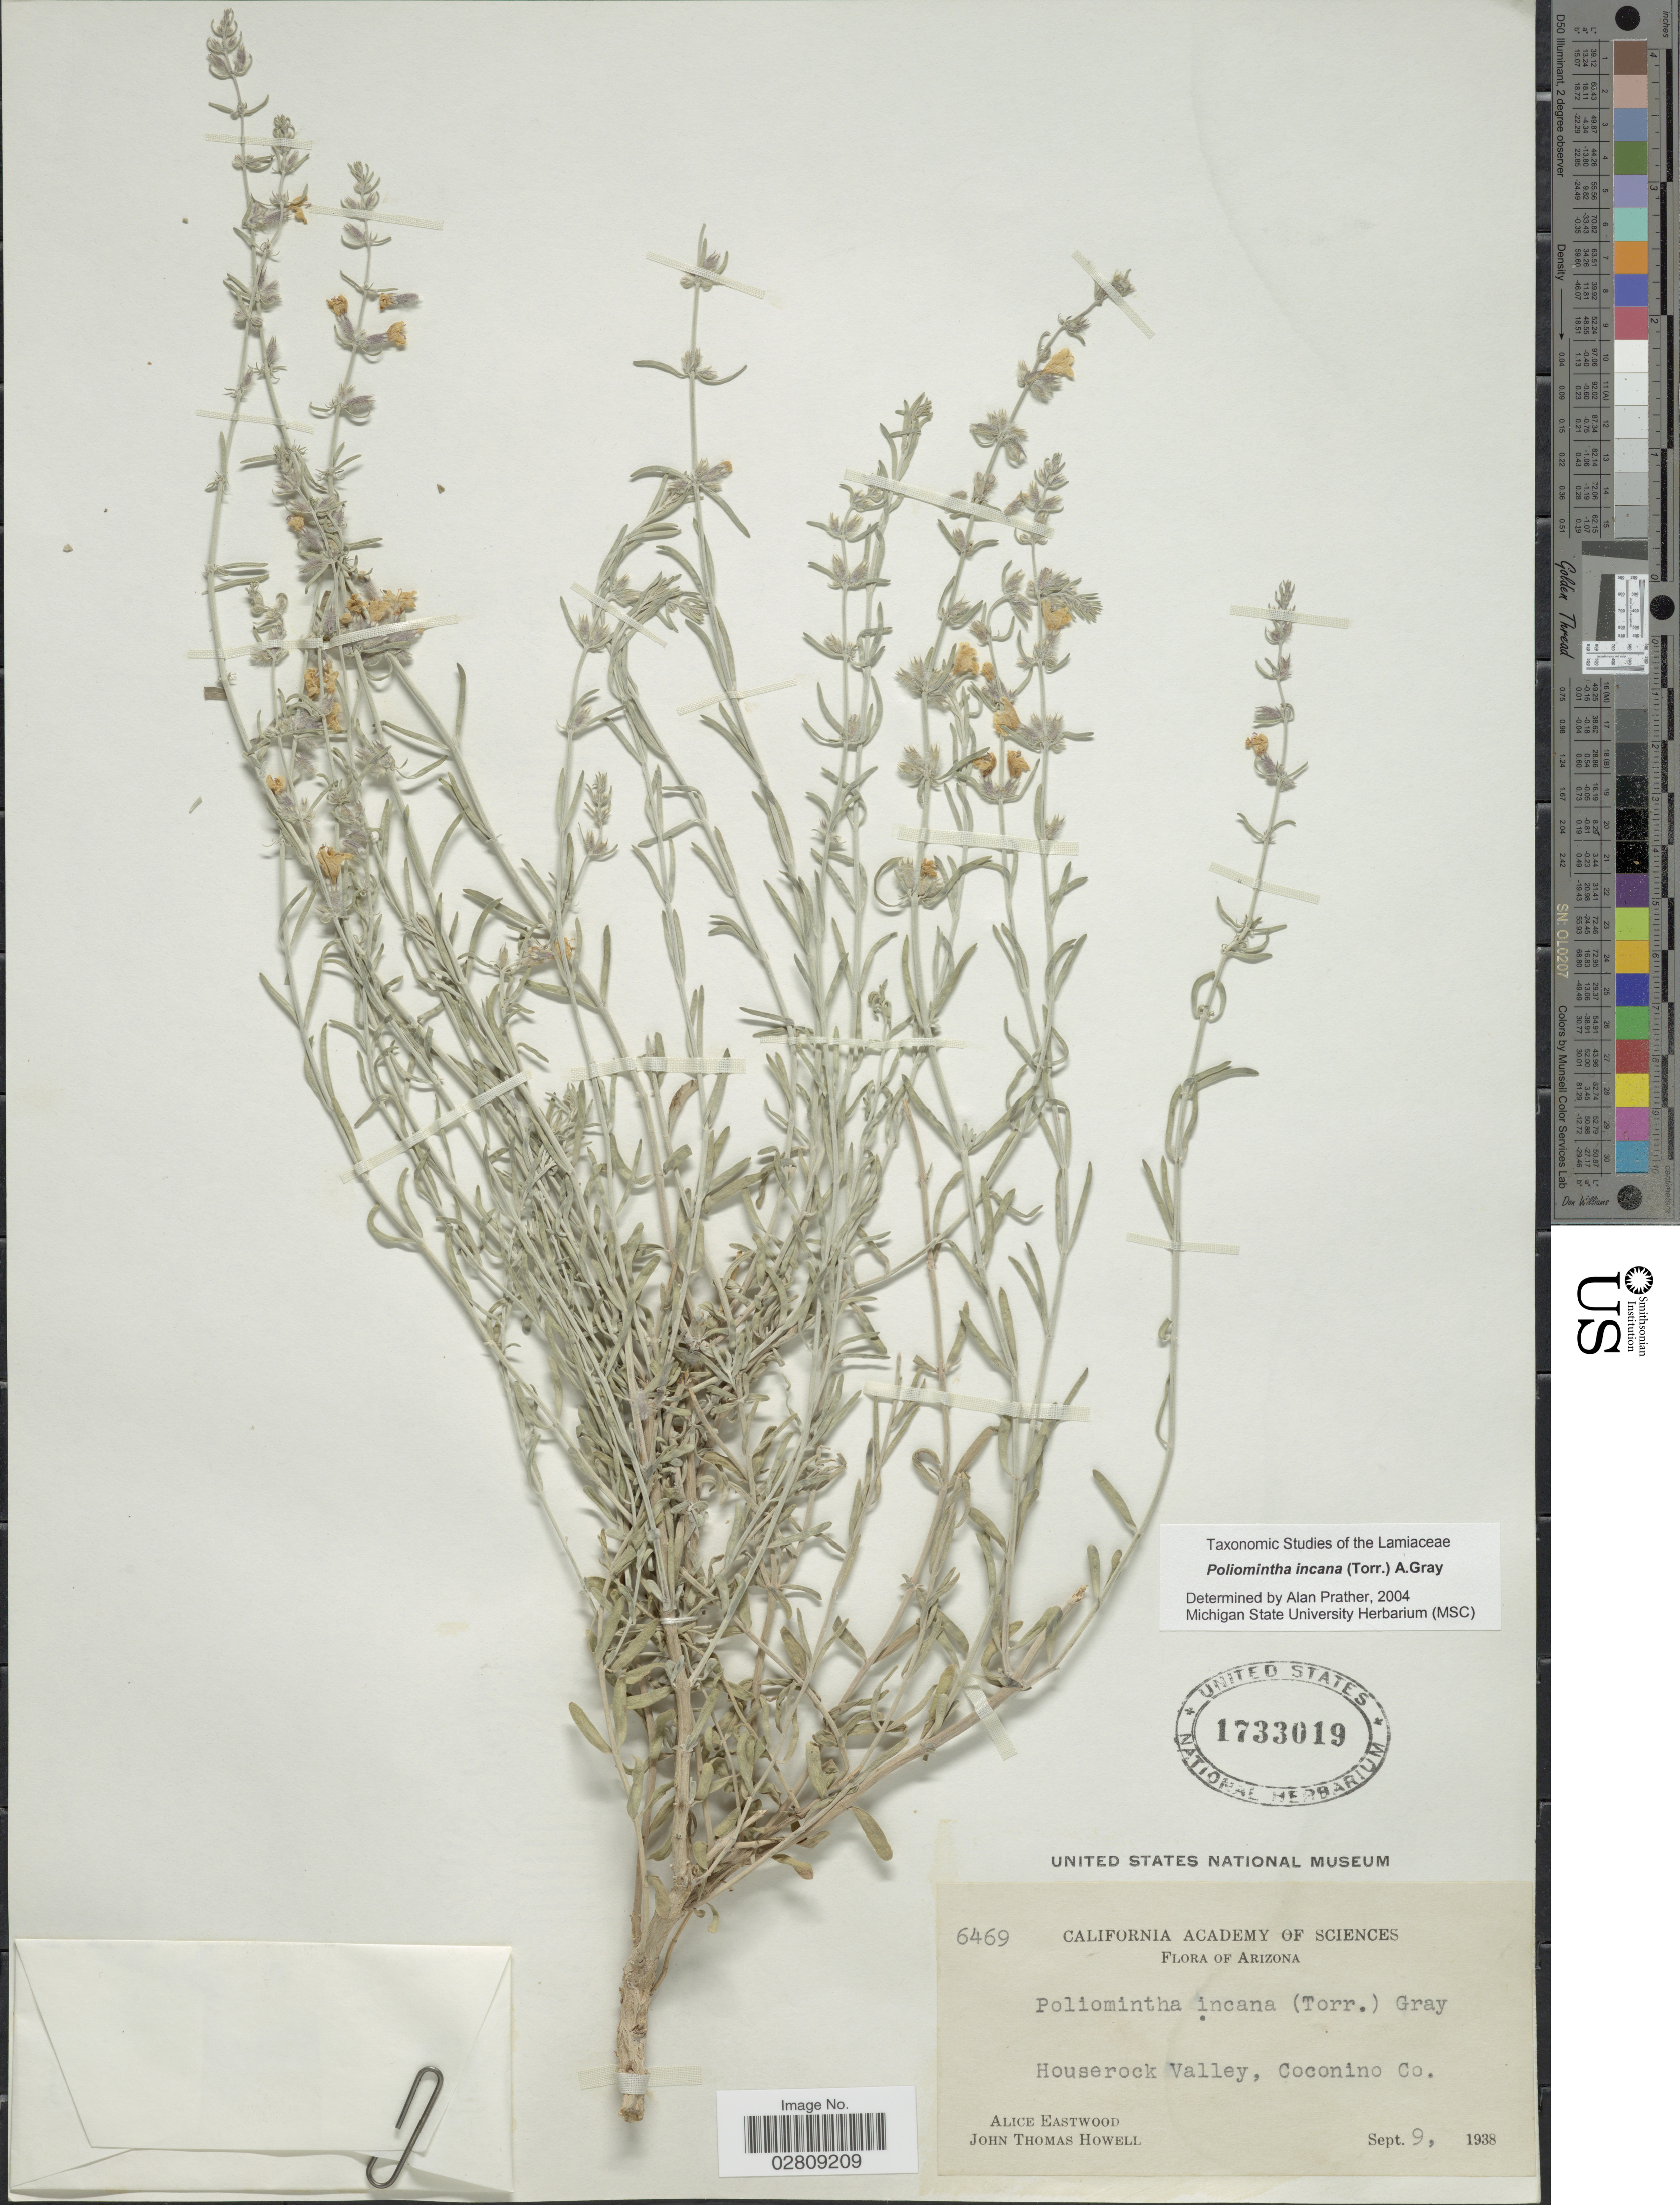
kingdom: Plantae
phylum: Tracheophyta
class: Magnoliopsida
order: Lamiales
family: Lamiaceae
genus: Poliomintha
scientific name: Poliomintha incana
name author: (Torr.) A. Gray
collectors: A. Eastwood & J. T. Howell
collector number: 6469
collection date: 1938-09-09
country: United States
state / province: Arizona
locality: Houserock Valley, Coconino Co.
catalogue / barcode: US 1733019